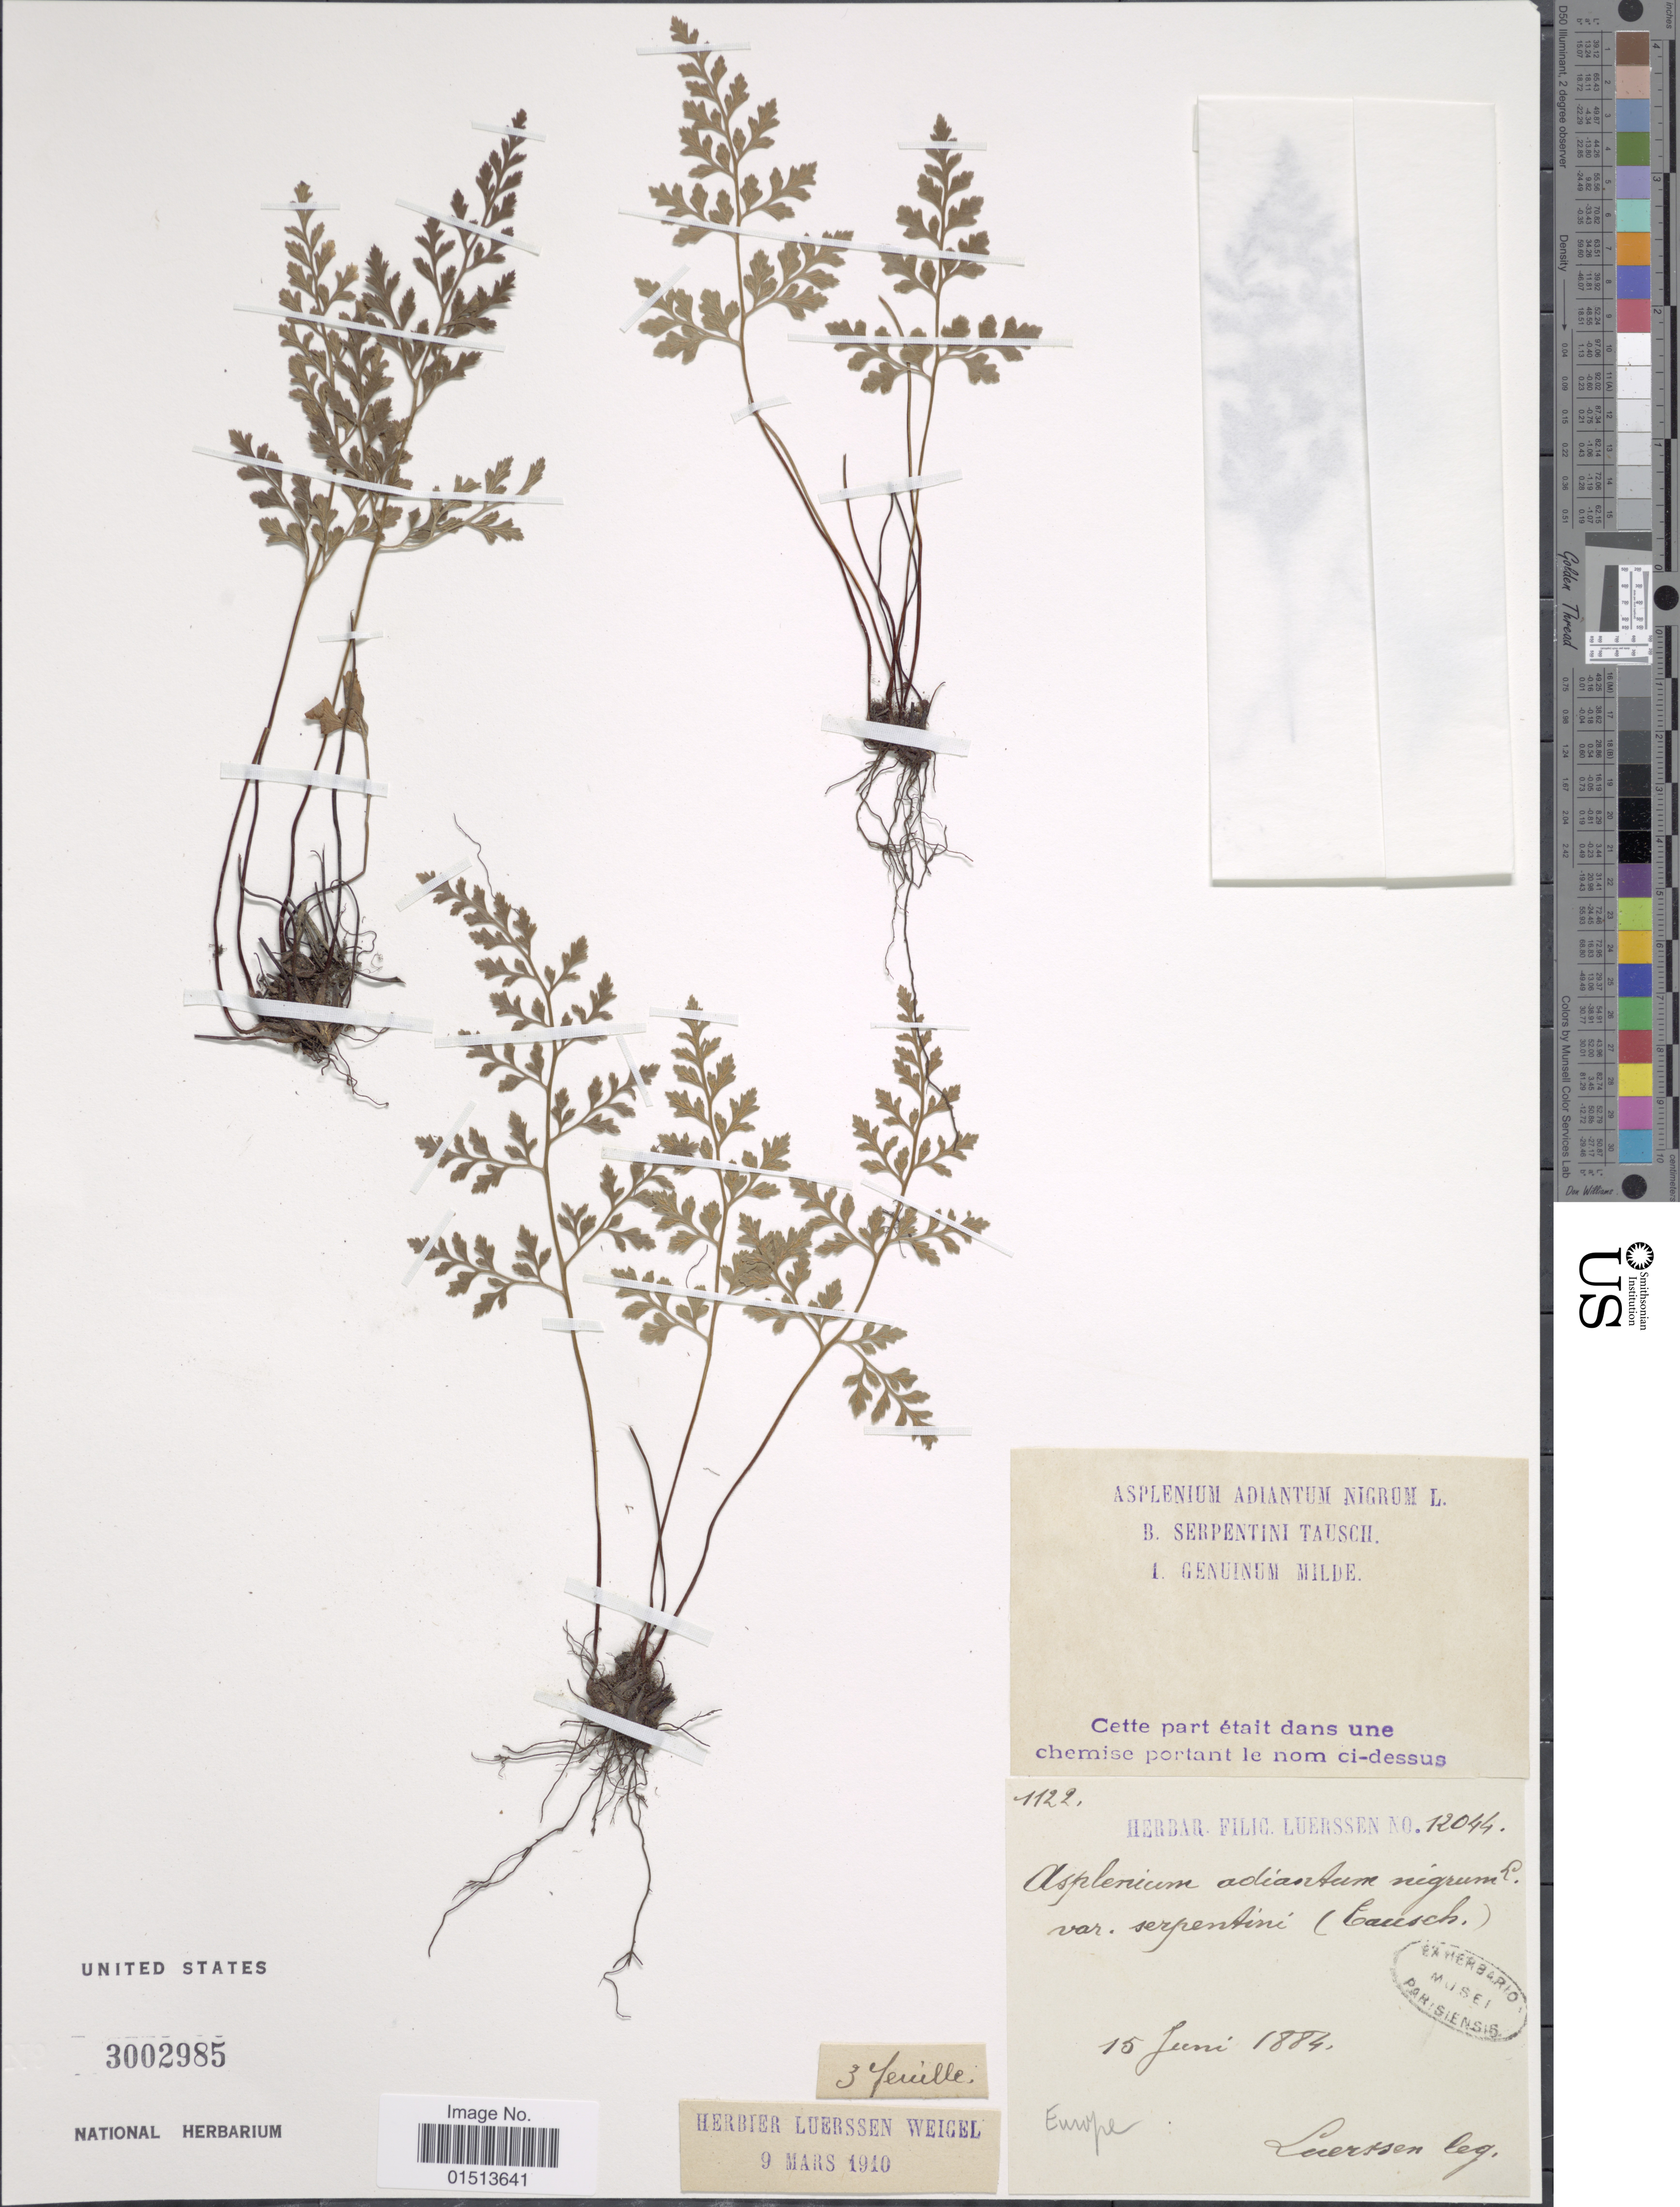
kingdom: Plantae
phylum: Tracheophyta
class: Polypodiopsida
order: Polypodiales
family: Aspleniaceae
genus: Asplenium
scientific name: Asplenium adiantum-nigrum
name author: L.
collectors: Luerssen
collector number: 1122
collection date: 1884-06-15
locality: Europe.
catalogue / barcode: US 3002985